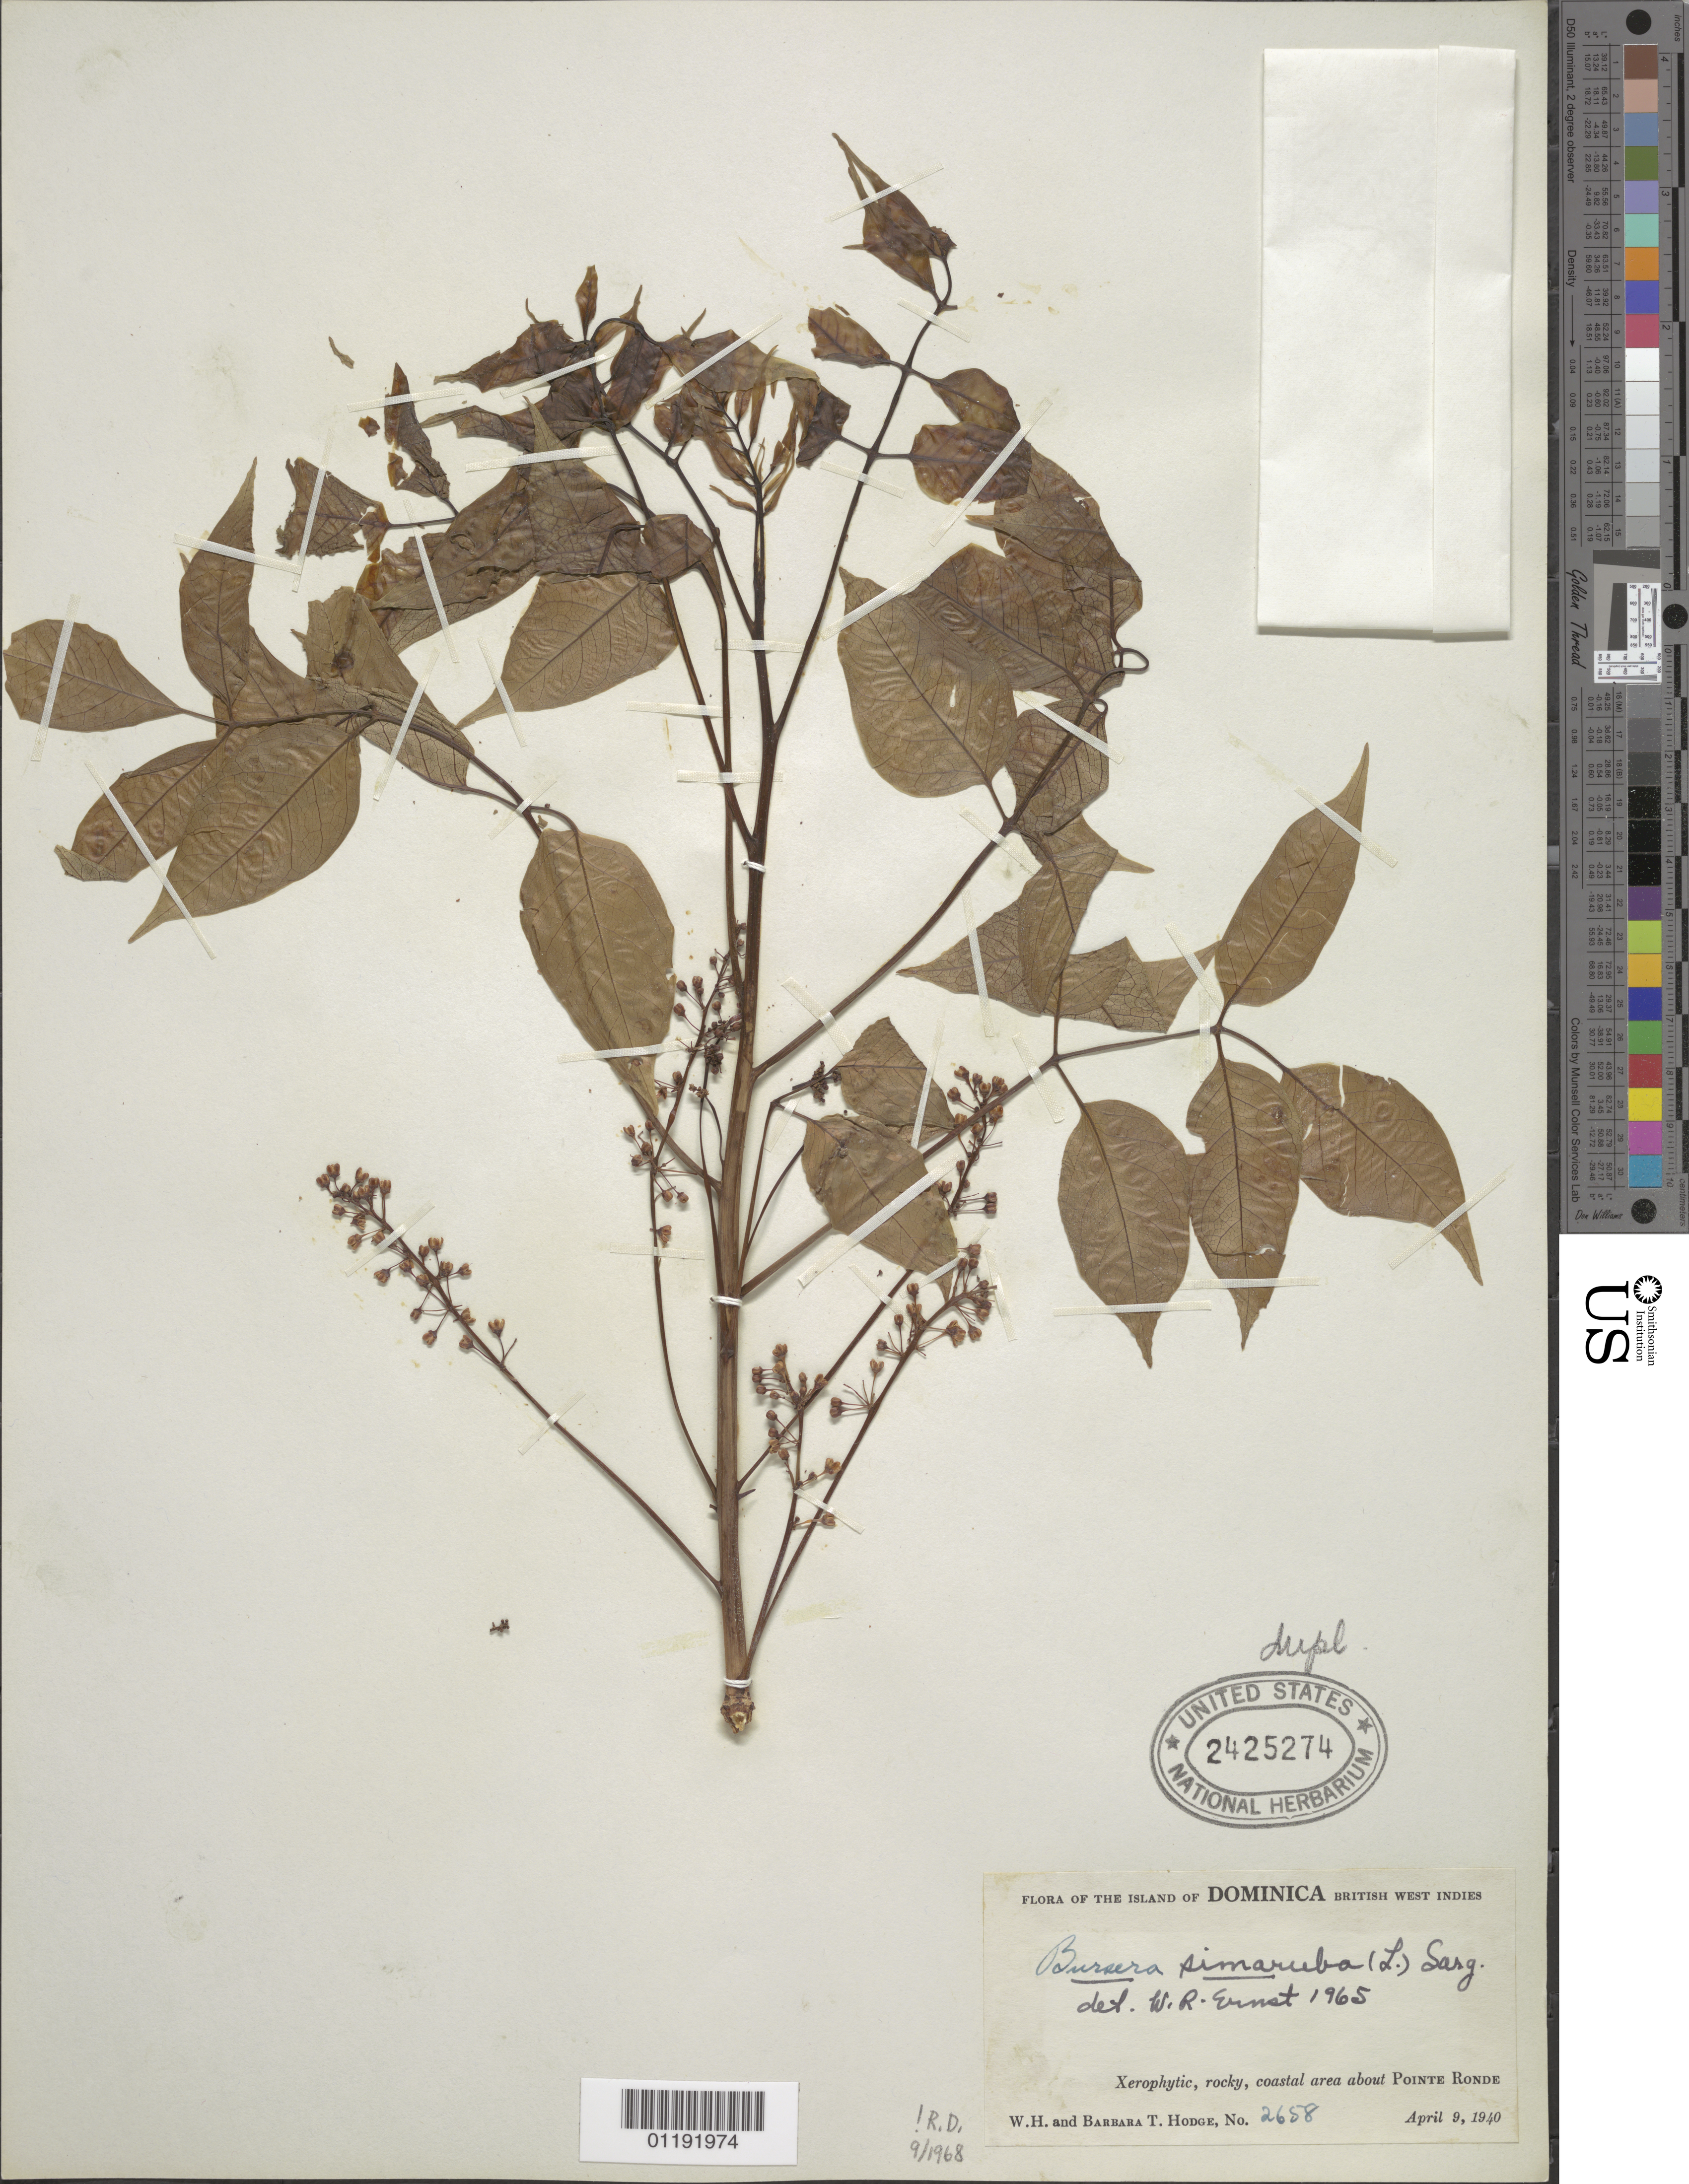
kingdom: Plantae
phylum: Tracheophyta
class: Magnoliopsida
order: Sapindales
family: Burseraceae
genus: Bursera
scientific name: Bursera simaruba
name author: (L.) Sarg.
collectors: W. Hodge & B. Hodge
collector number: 2658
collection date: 1940-04-09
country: Dominica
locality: coastal area around Pointe Ronde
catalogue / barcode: US 2425274